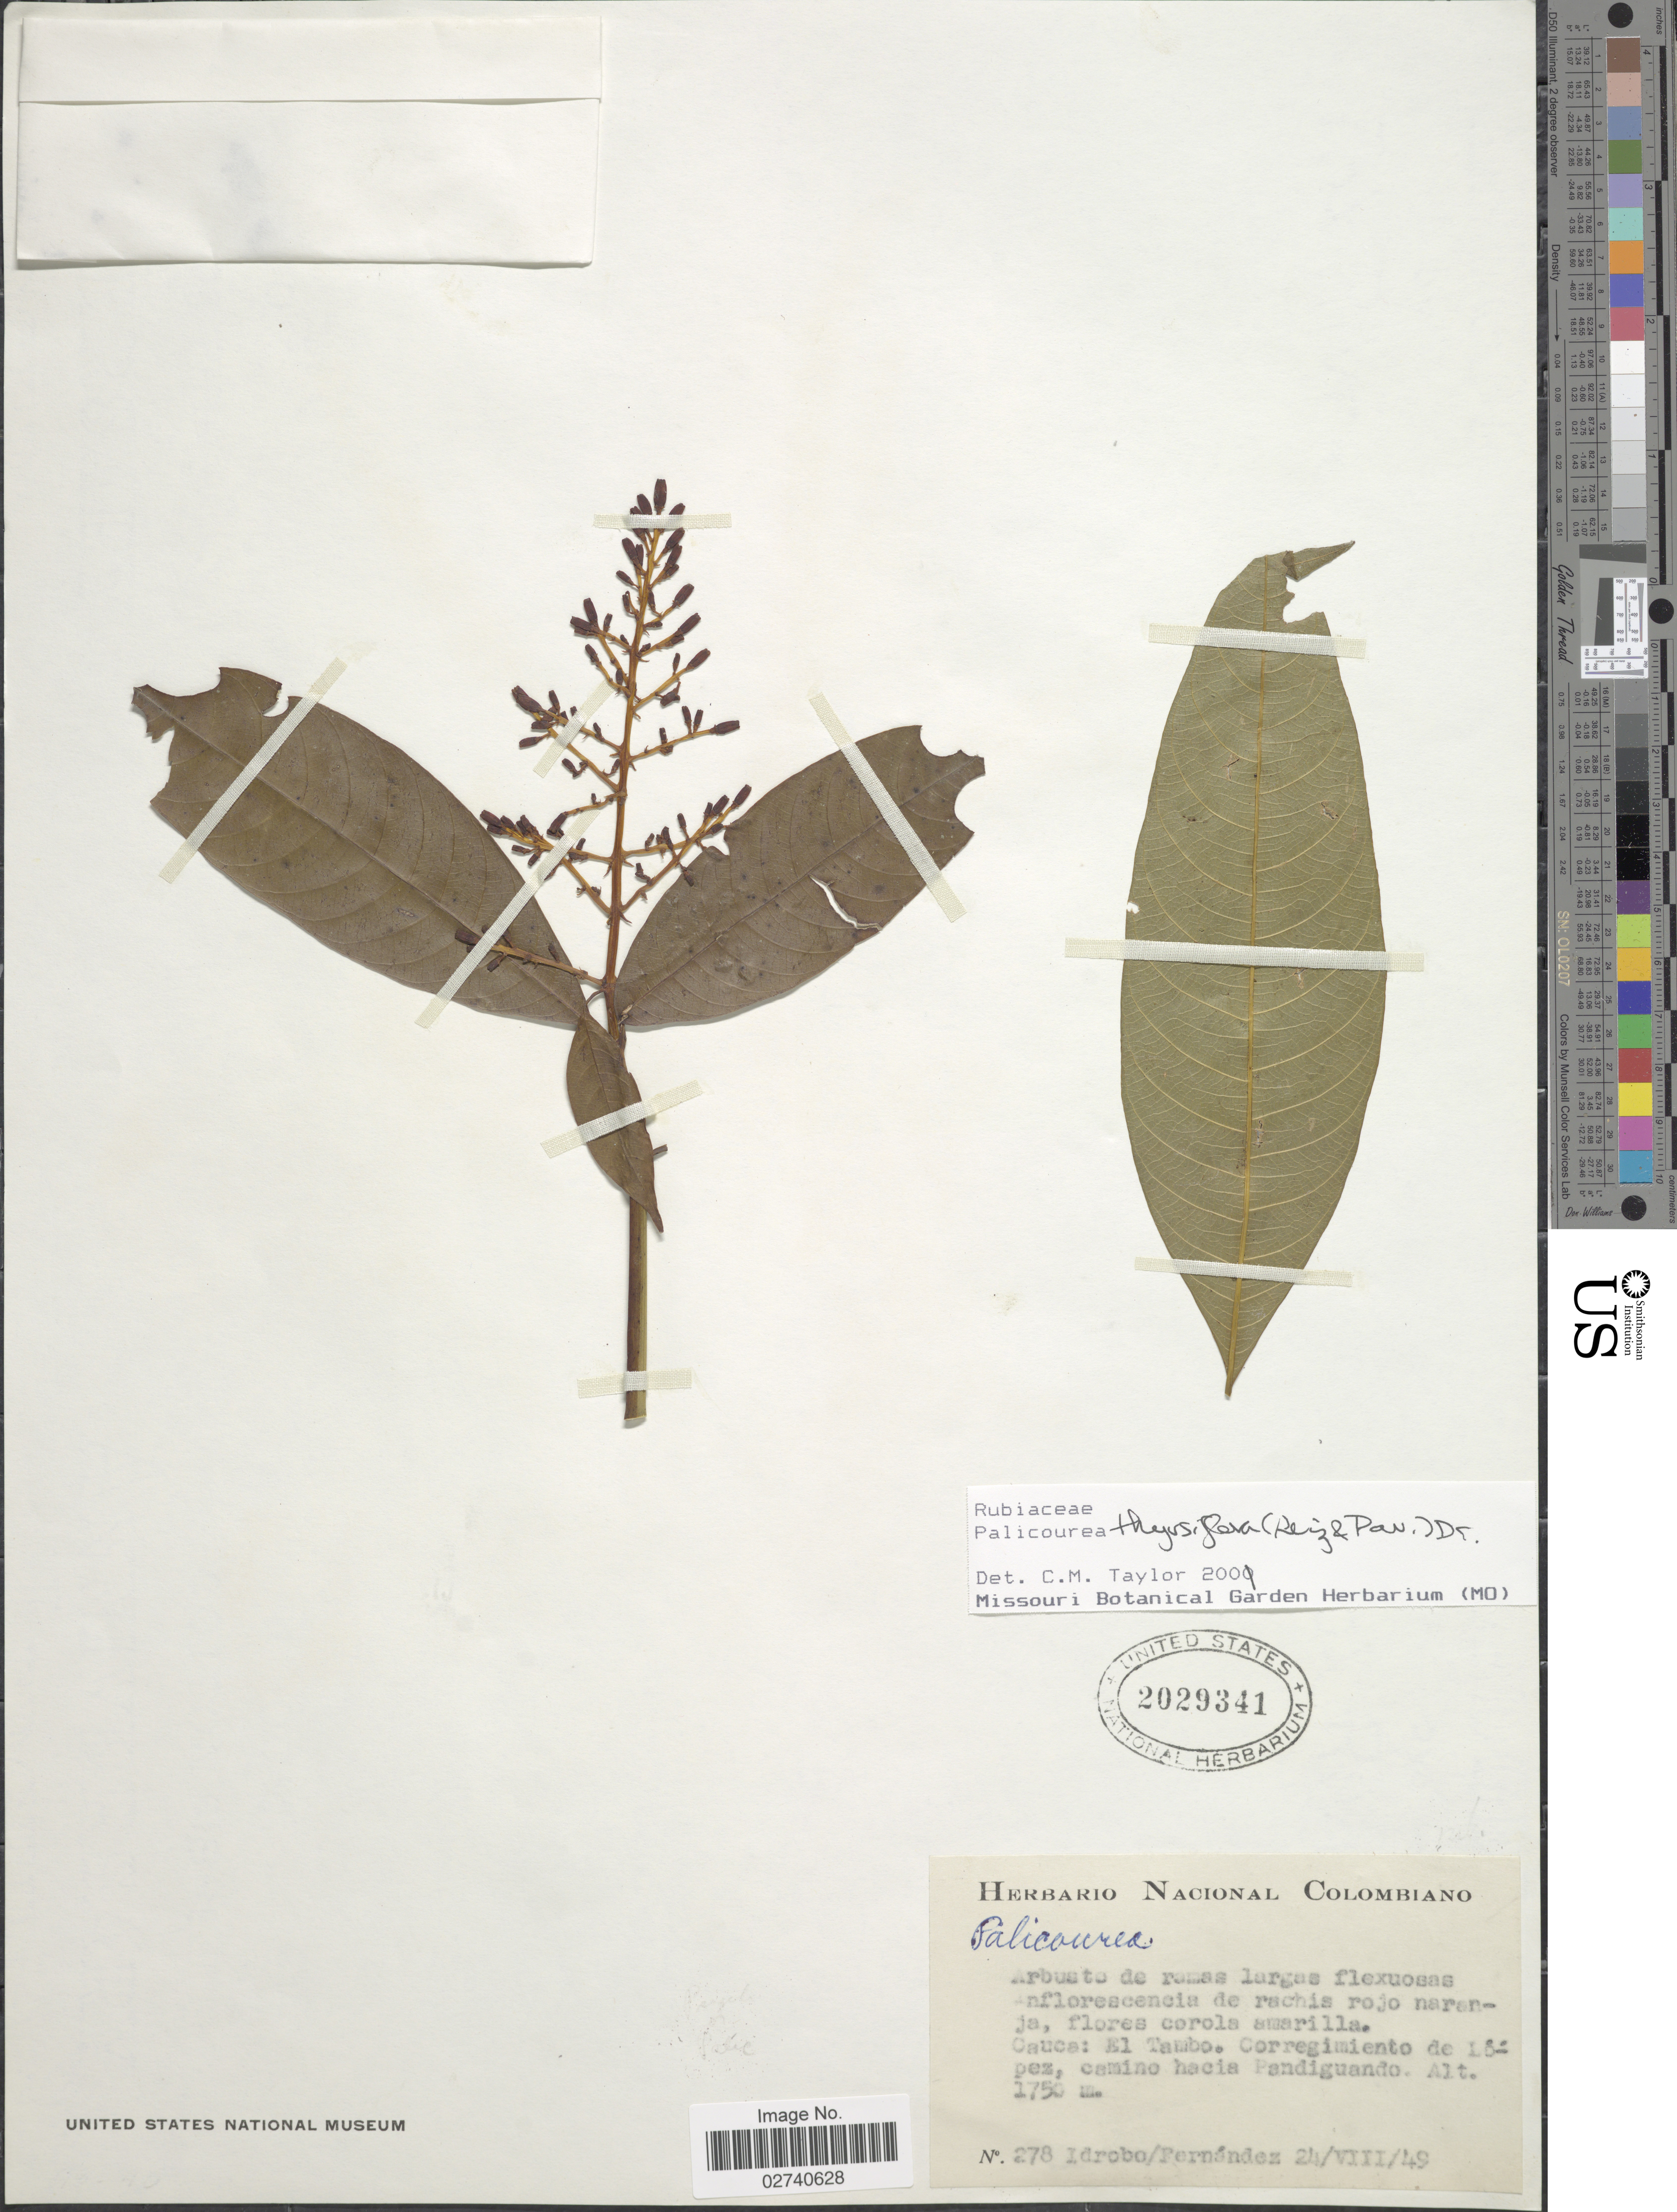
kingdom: Plantae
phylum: Tracheophyta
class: Magnoliopsida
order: Gentianales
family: Rubiaceae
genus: Palicourea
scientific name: Palicourea thyrsiflora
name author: (Ruiz & Pav.) DC.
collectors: -- Idrobo & -- Fernandez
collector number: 278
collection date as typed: Transcribed d/m/y: 24/8/49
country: Colombia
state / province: Cauca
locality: El Tambo. Corregimiento de Lopez, camino hacia Pandiguando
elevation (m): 1750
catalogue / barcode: US 2029341